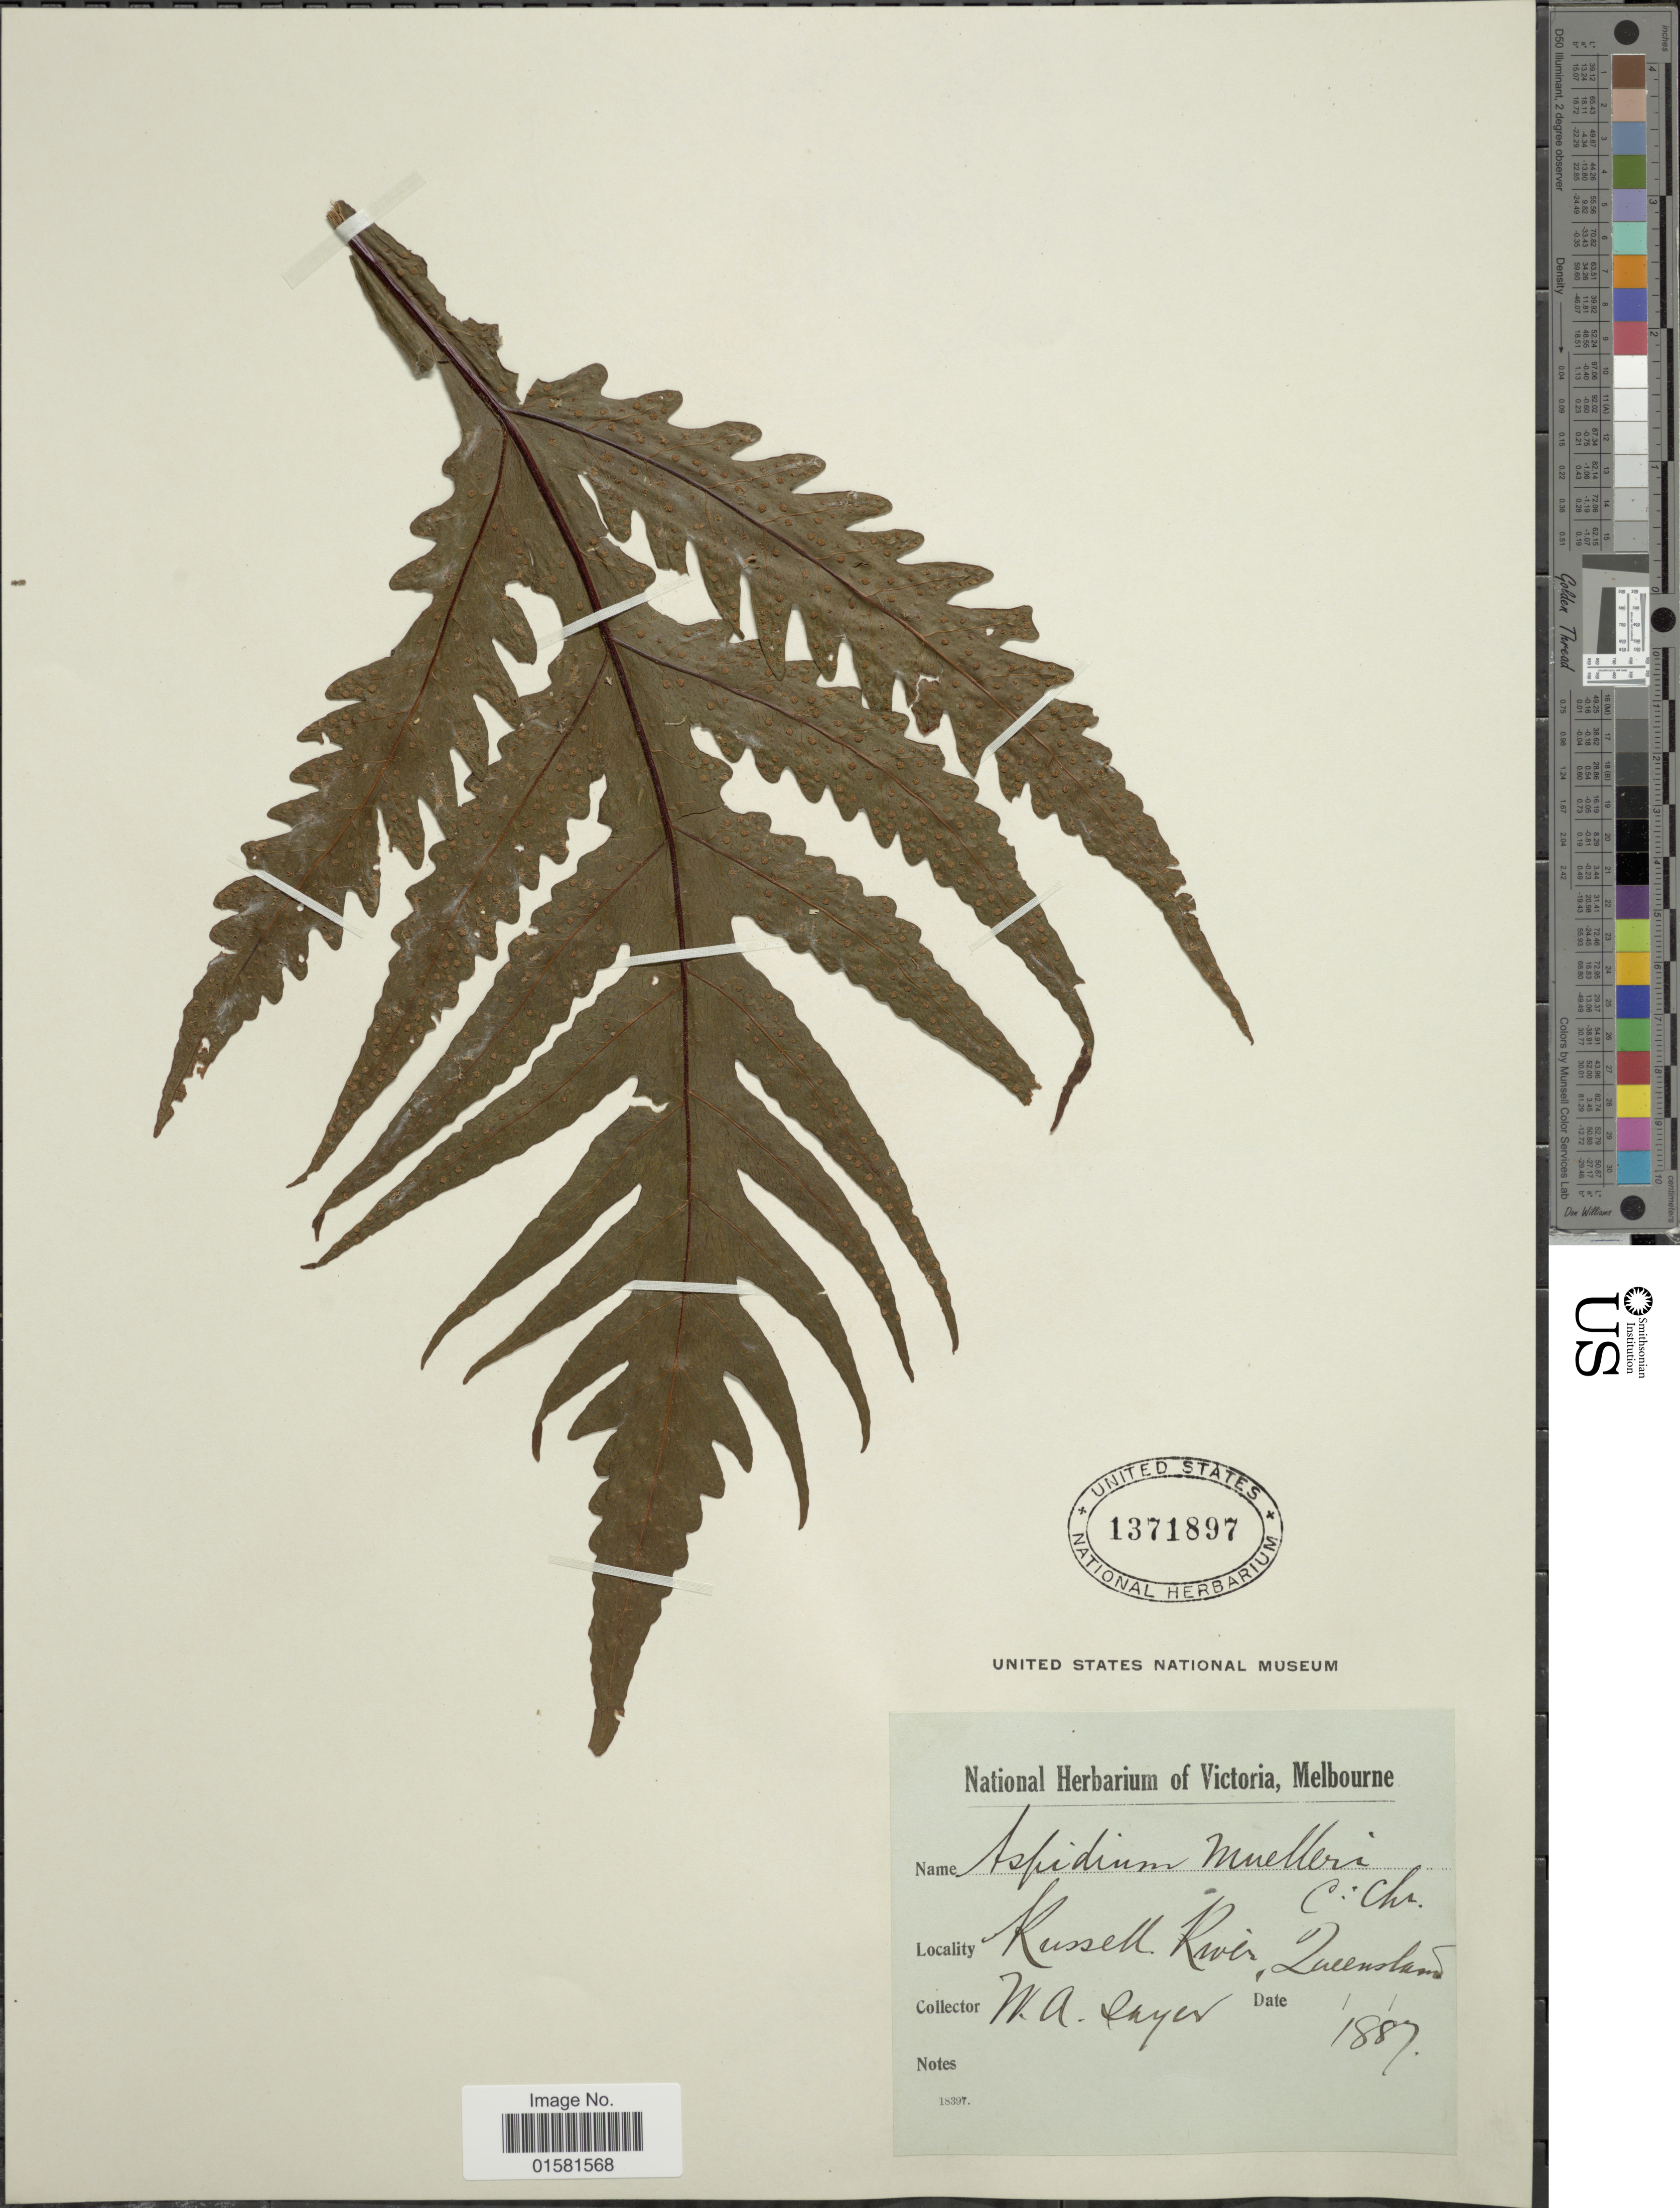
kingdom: Plantae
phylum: Tracheophyta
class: Polypodiopsida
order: Polypodiales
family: Tectariaceae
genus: Tectaria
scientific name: Tectaria muelleri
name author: (C. Chr.) C. Chr.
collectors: W. Sayer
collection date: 1887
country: Australia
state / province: Queensland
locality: Russell River, Queensland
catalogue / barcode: US 1371897